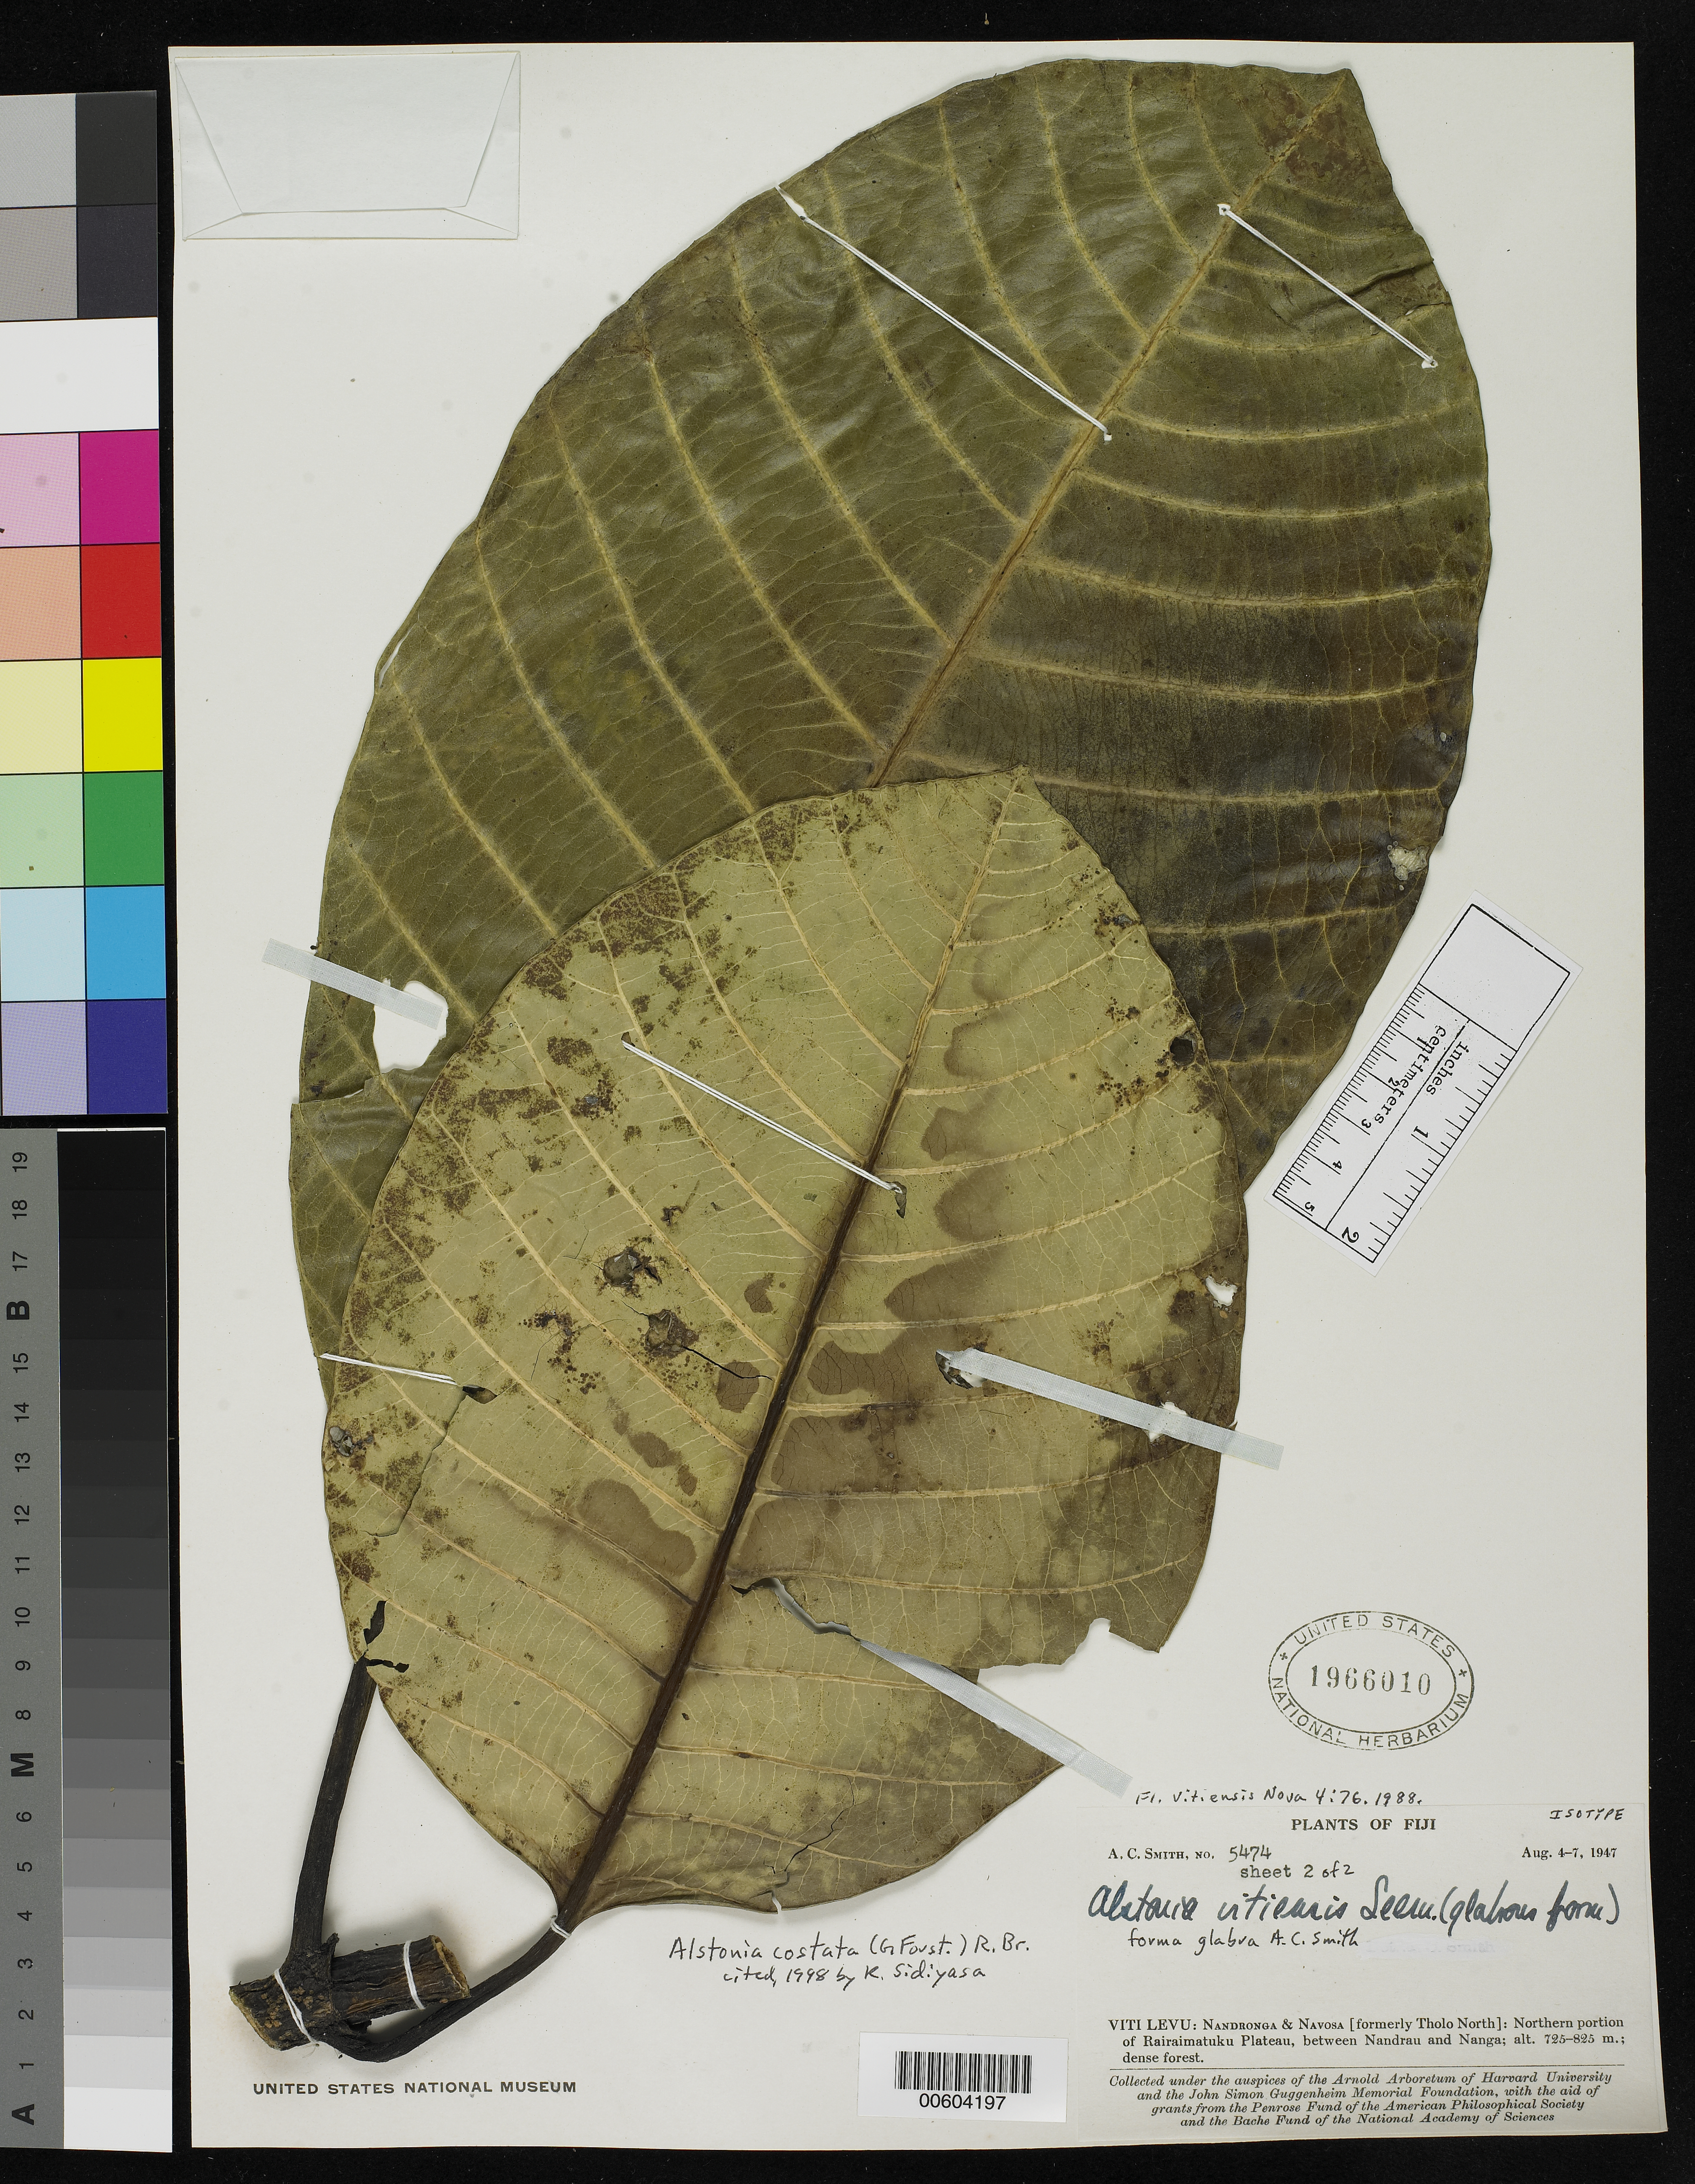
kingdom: Plantae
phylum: Tracheophyta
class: Magnoliopsida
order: Gentianales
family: Apocynaceae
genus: Alstonia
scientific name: Alstonia vitiensis f. glabra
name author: A.C. Sm.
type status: Isotype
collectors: A. C. Smith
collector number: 5474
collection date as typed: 04 Aug 1947 to 07 Aug 1947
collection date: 1947-08-04/1947-08-07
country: Fiji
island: Viti Levu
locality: Nandronga & Navosa, Nportion of Rairaimatuku plateau, between Nandrau & Nanga. [Viti Levu Group]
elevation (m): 725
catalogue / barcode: US 1966010